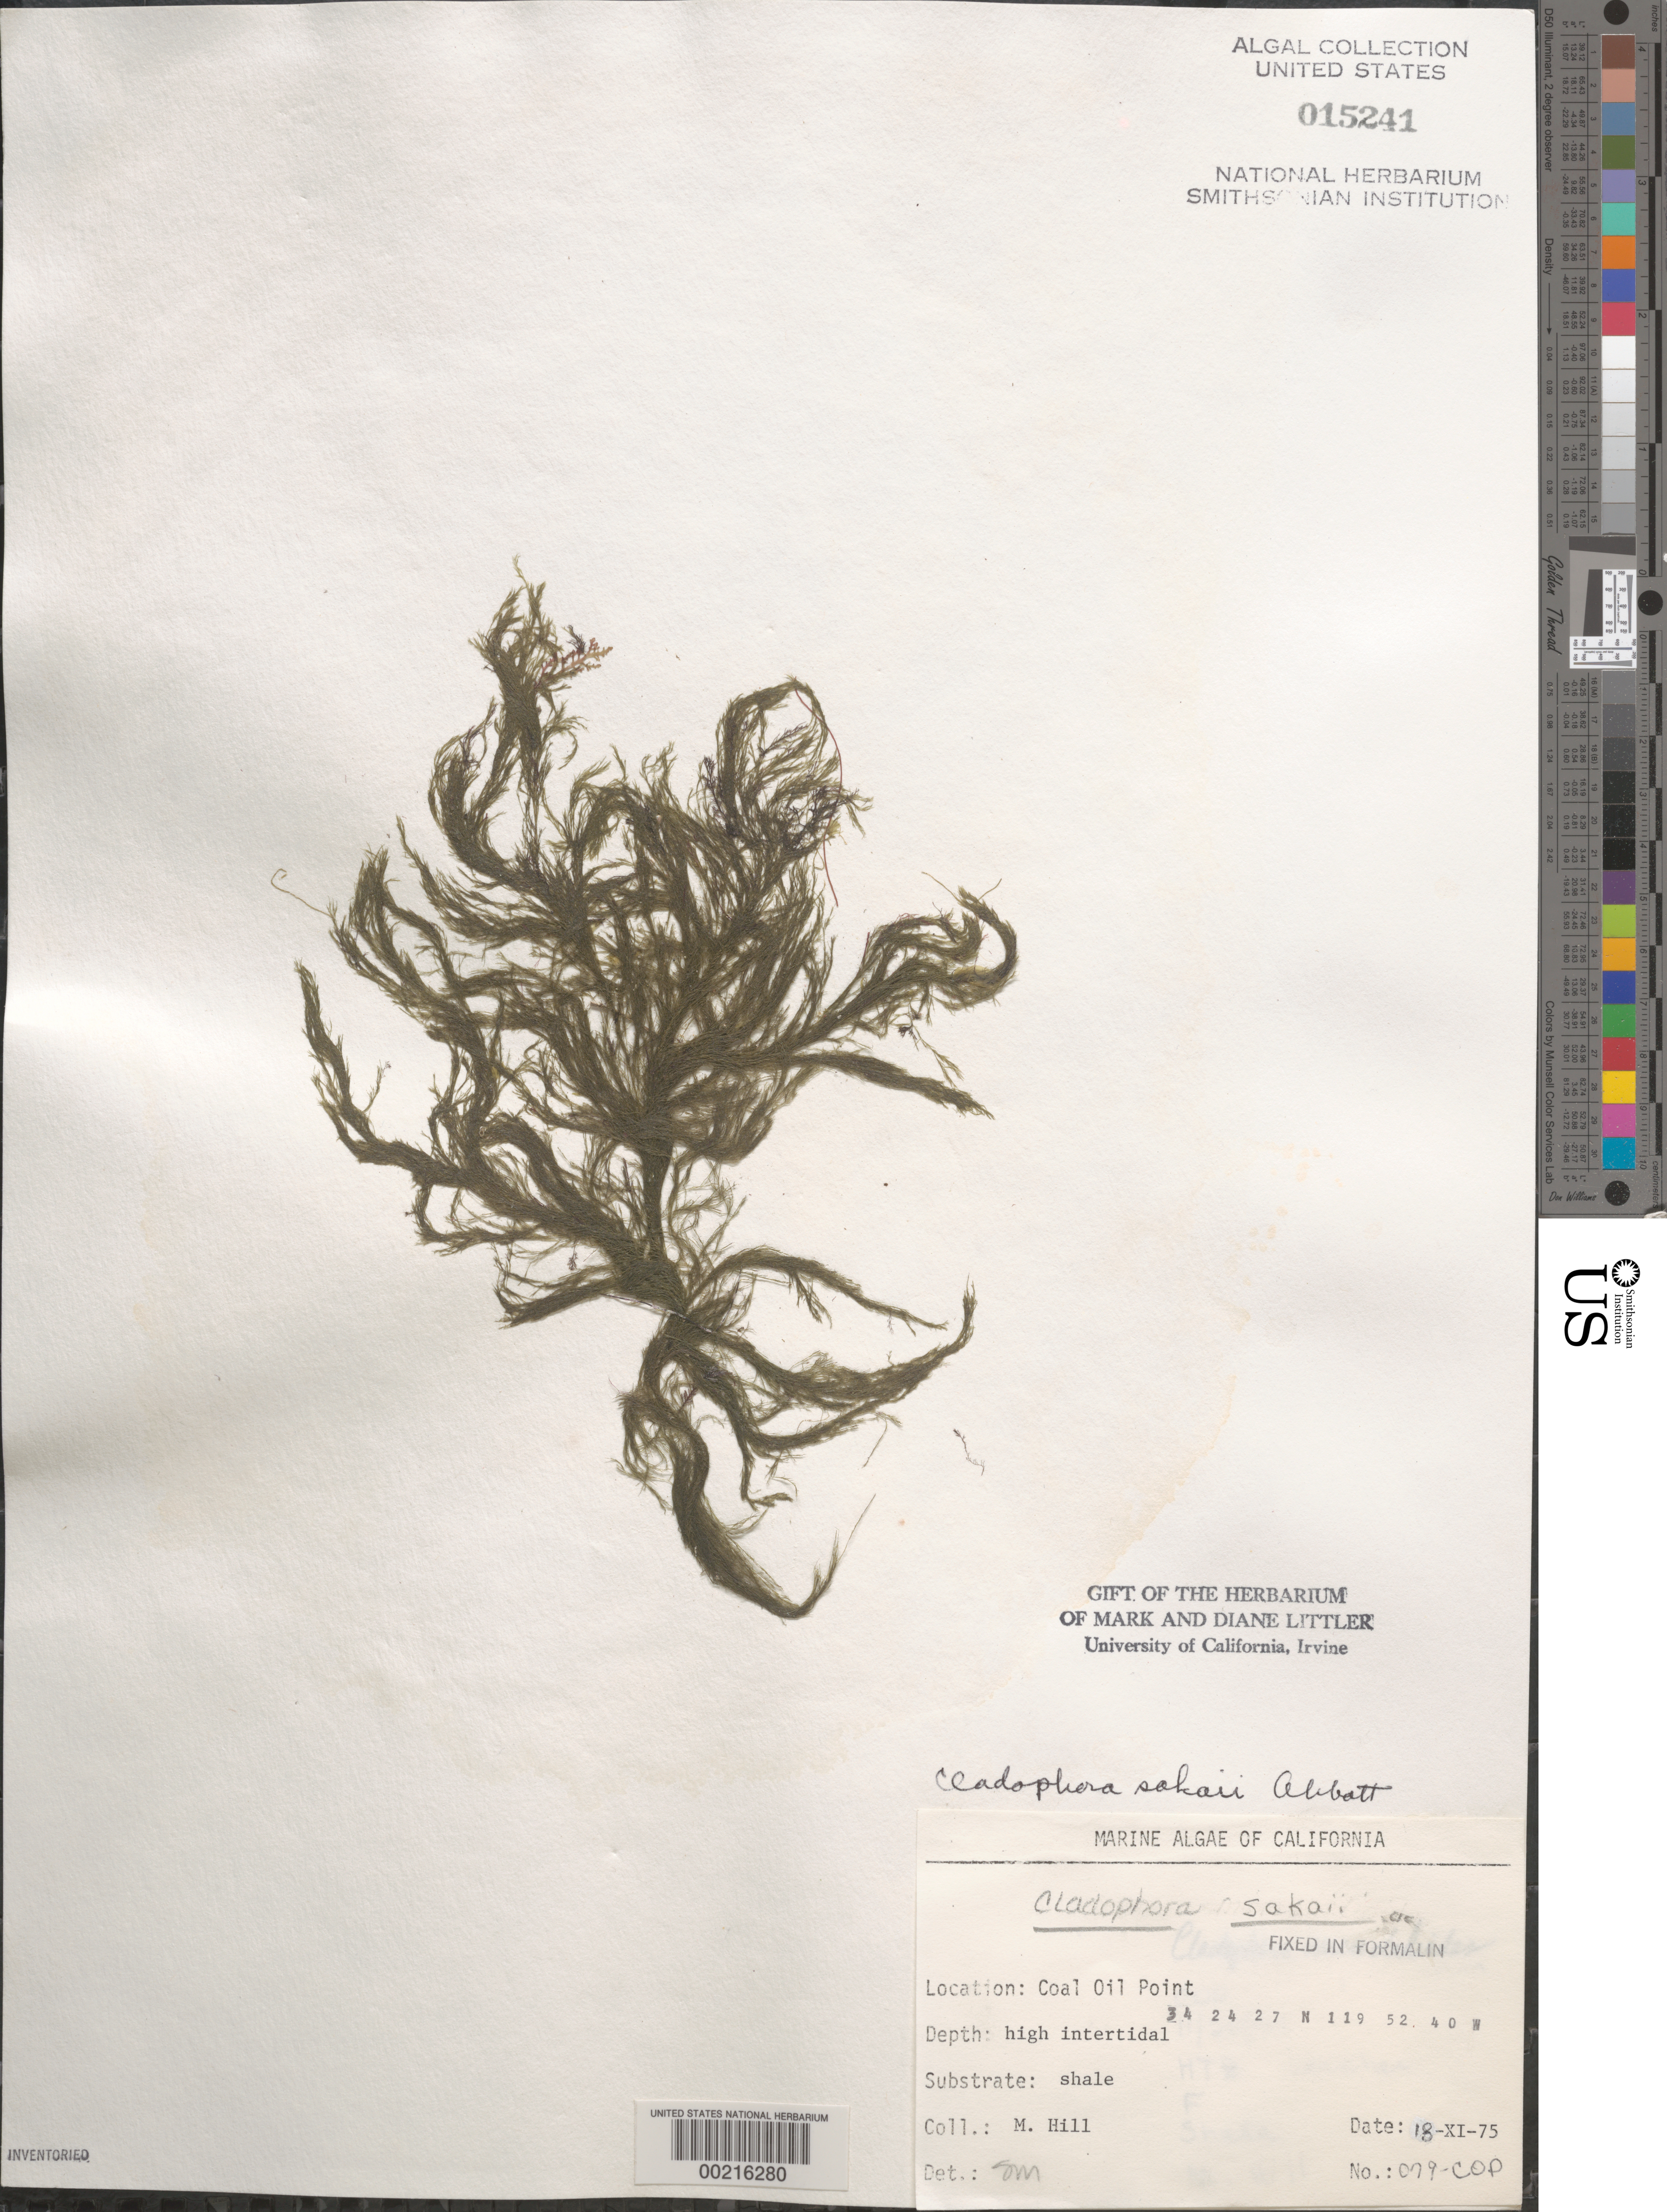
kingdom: Plantae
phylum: Chlorophyta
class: Ulvophyceae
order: Cladophorales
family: Cladophoraceae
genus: Lychaete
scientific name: Lychaete sakaii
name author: (I.A. Abbott) M.J. Wynne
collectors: M. Hill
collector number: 079-cop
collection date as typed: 18 Nov 1975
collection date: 1975-11-18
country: United States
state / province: California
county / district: Santa Barbara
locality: Coal Oil Point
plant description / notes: BLM-SOCALBIGHT Rocky Intertidal Survey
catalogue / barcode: US 15241